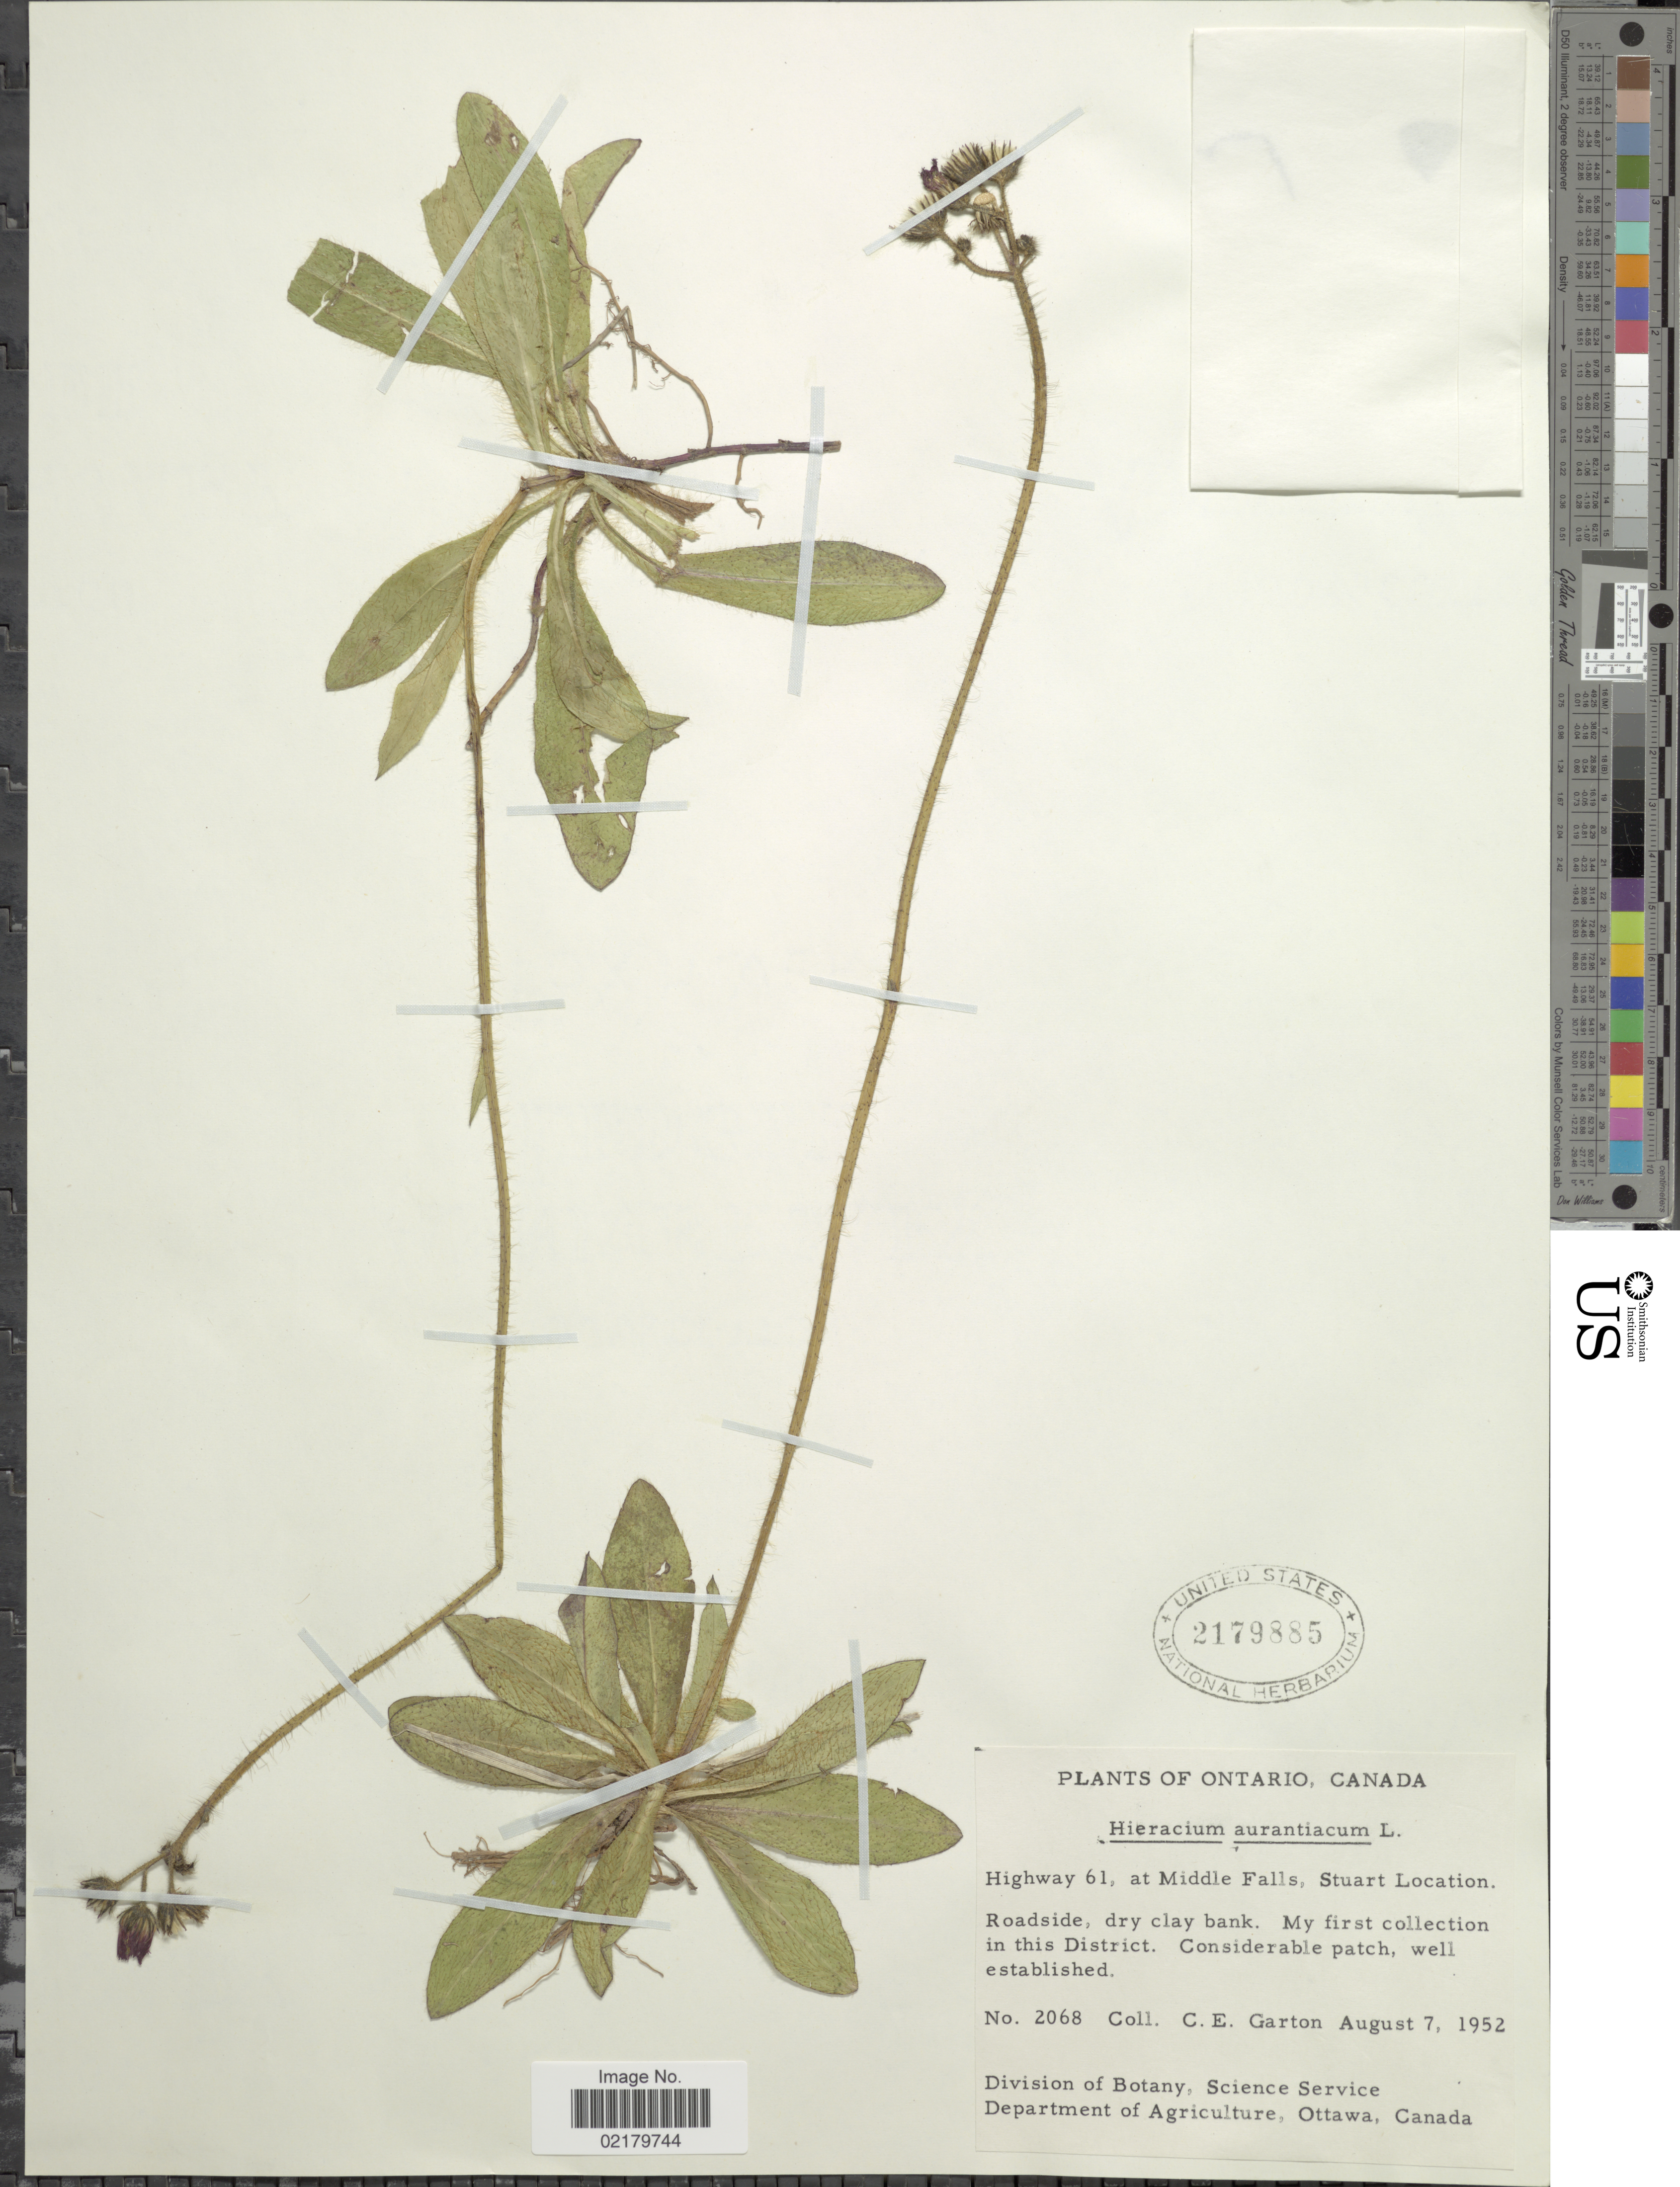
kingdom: Plantae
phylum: Tracheophyta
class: Magnoliopsida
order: Asterales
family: Asteraceae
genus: Pilosella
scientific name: Pilosella aurantiaca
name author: (L.) F.W. Schultz & Sch. Bip.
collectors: C. E. Garton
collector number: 2068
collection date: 1952-08-07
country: Canada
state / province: Ontario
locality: Highway 61, at Middle Falls, Stuart Location. Roadside, dry caly bank. My first collection in this District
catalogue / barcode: US 2179885